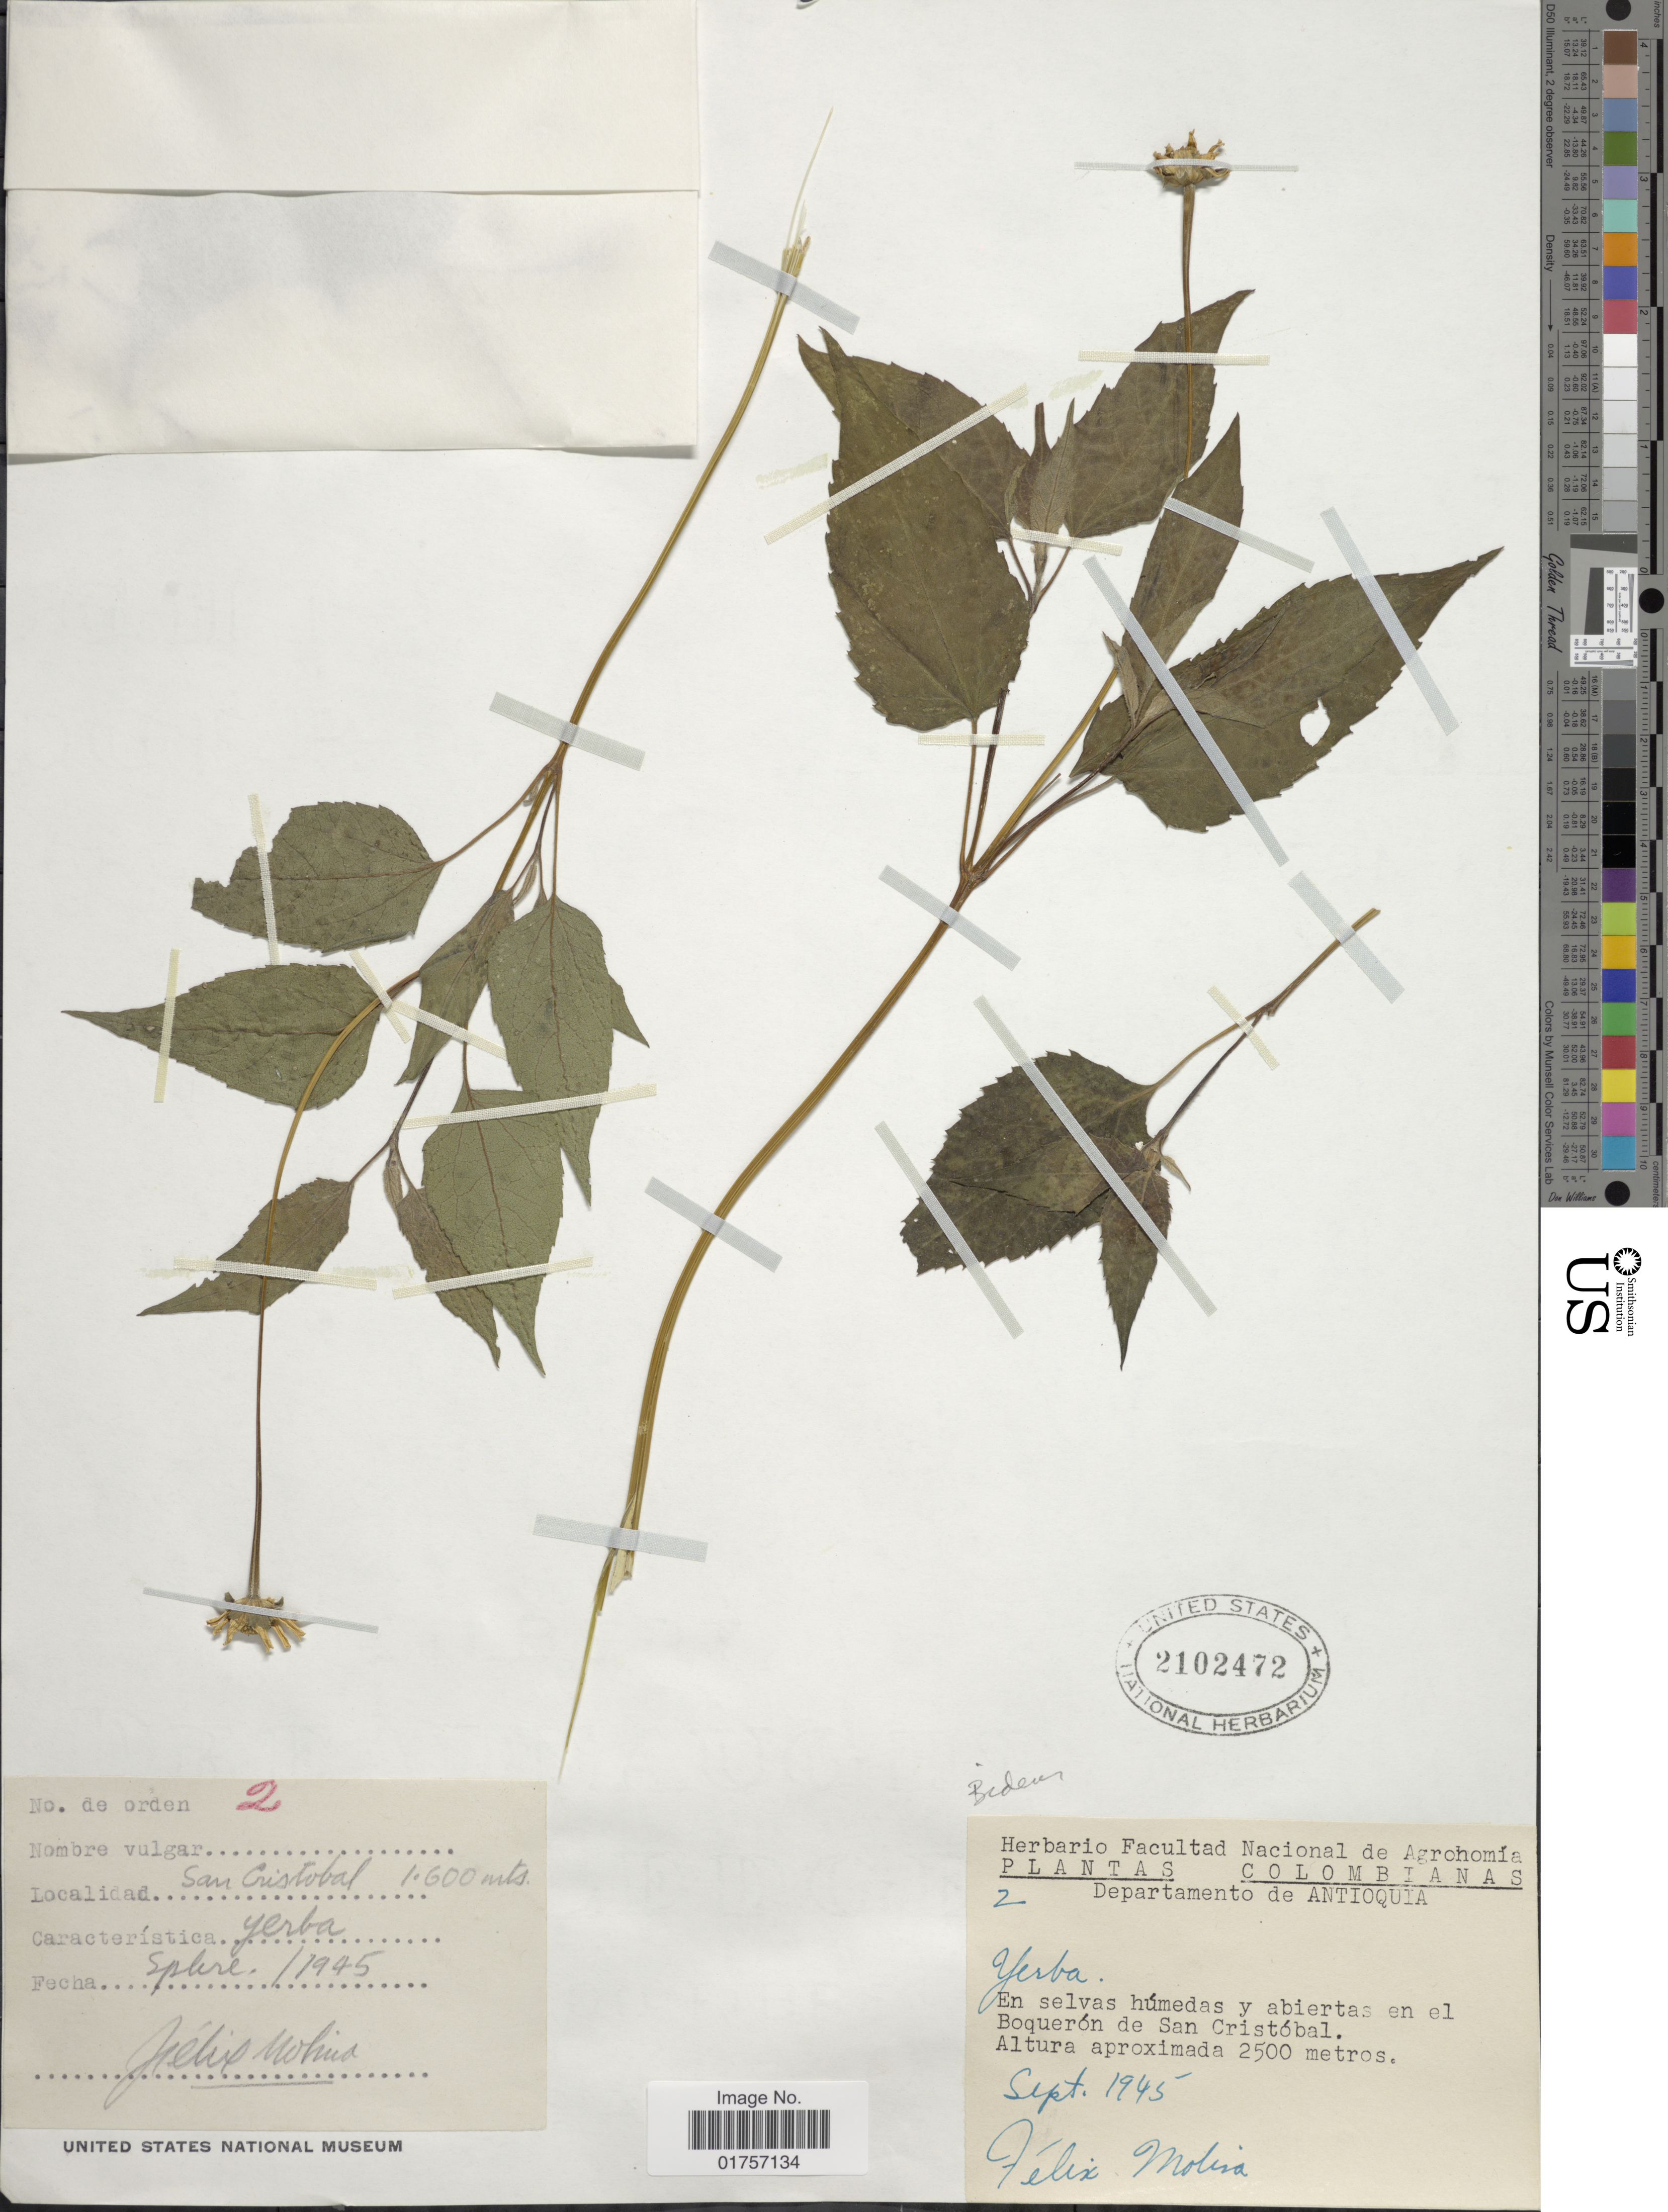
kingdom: Plantae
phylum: Tracheophyta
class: Magnoliopsida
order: Asterales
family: Asteraceae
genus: Heliopsis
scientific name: Heliopsis buphthalmoides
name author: (Jacq.) Dunal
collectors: F. Molina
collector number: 2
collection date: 1945-09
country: Colombia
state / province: Antioquia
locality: En selvas húmedas y abiertas en el Boquerón de San Cristóbal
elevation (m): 1600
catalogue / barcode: US 2102472